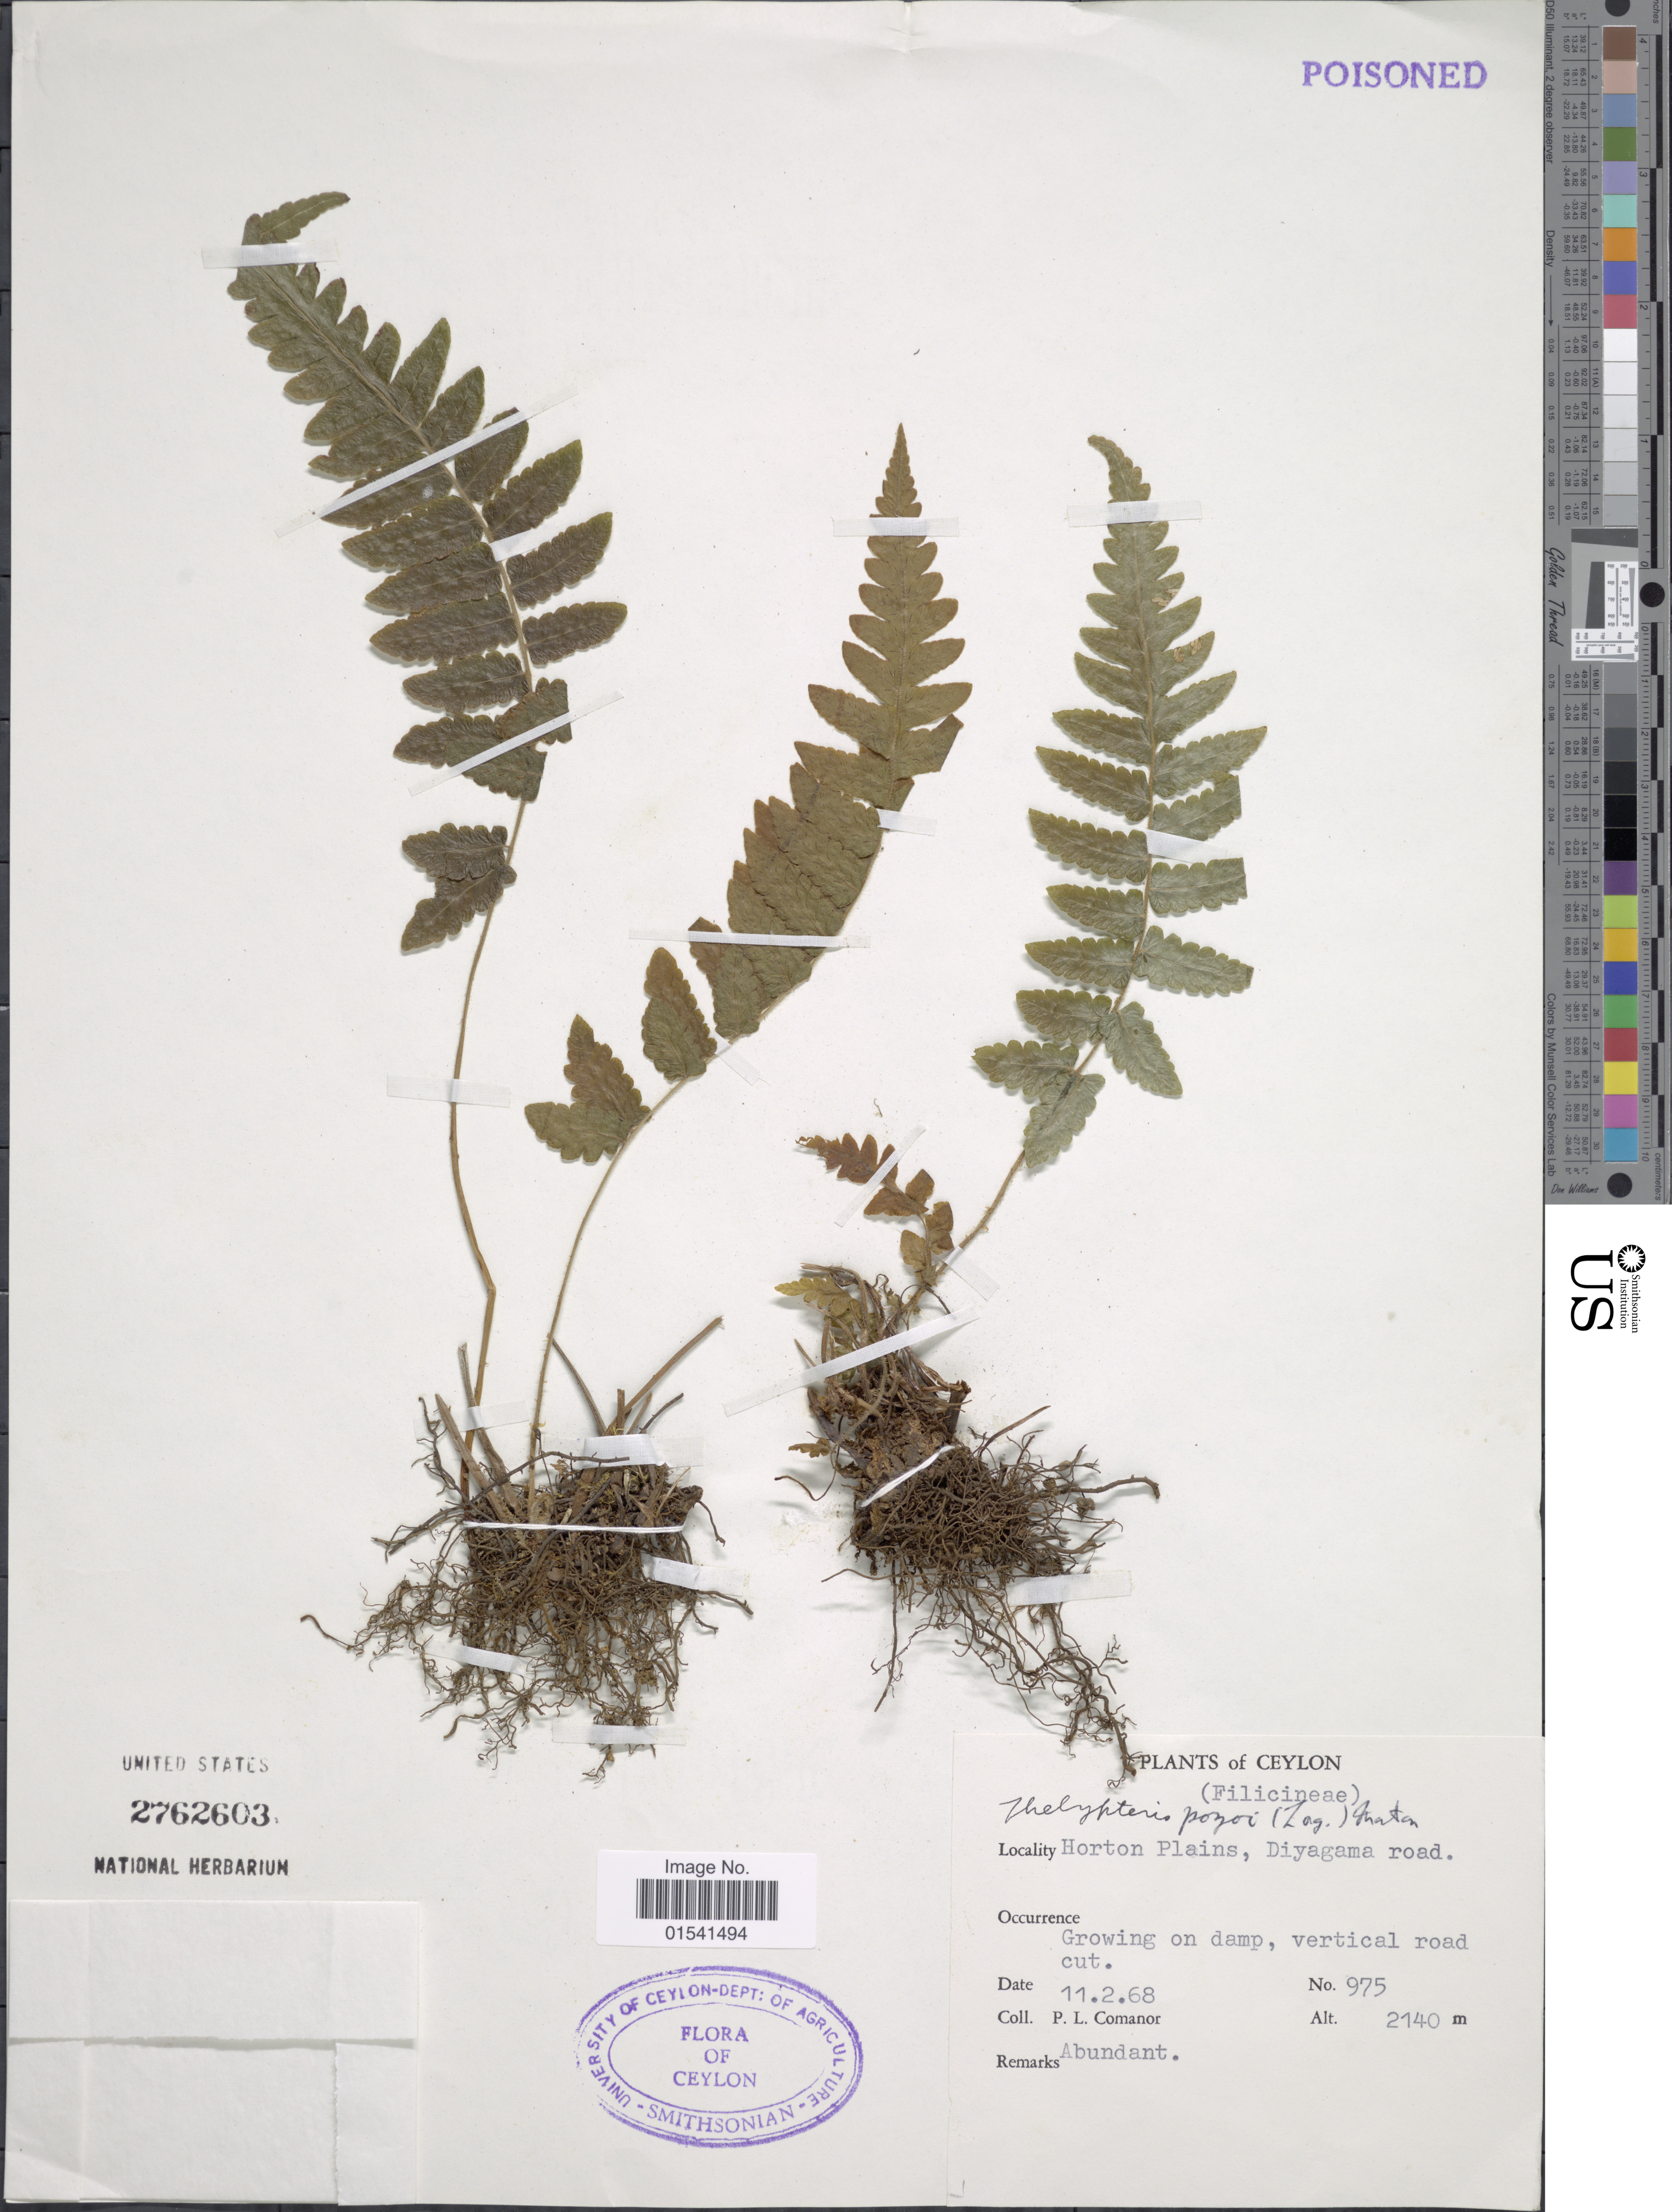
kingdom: Plantae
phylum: Tracheophyta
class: Polypodiopsida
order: Polypodiales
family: Thelypteridaceae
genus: Stegnogramma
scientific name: Stegnogramma mollissima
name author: (Fisch. ex Kunze) Fraser-Jenk.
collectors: P. Comanor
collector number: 975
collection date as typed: Transcribed d/m/y: 11/2/68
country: Sri Lanka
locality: Ceylon, Horton Plains, Diyagama Road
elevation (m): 2140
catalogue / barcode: US 2762603